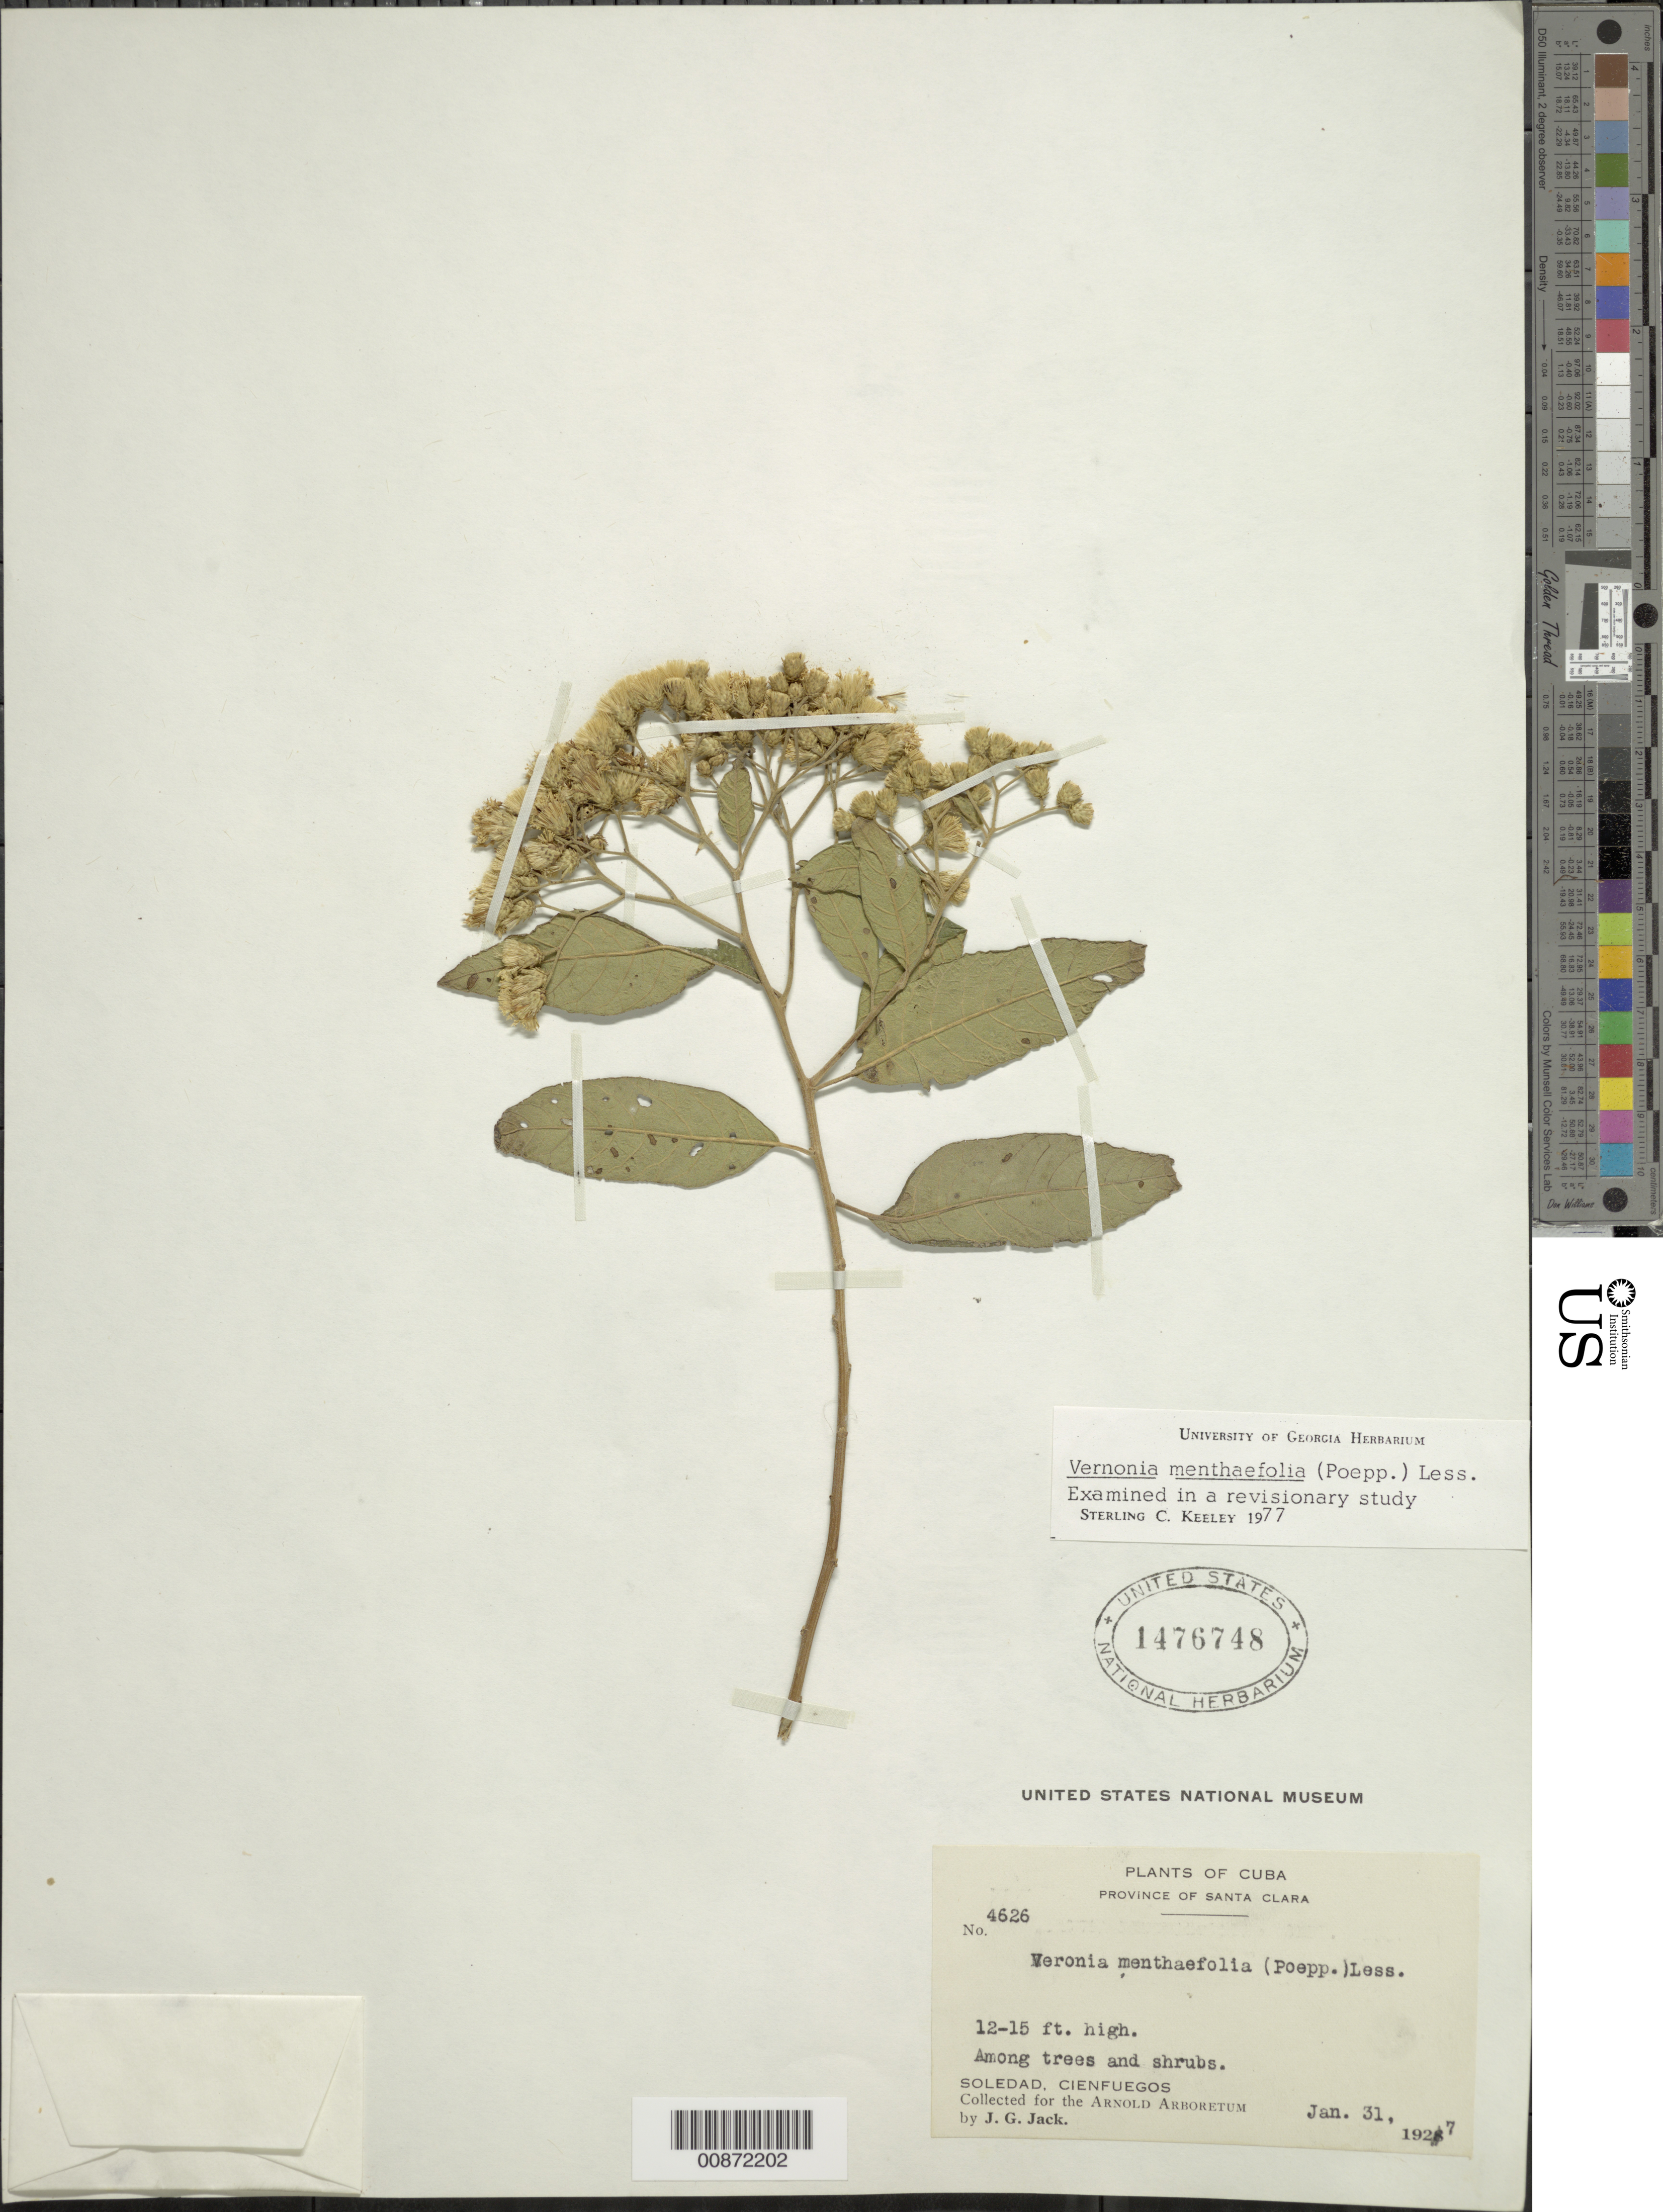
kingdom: Plantae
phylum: Tracheophyta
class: Magnoliopsida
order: Asterales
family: Asteraceae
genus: Vernonanthura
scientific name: Vernonanthura menthifolia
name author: (Poepp. ex Spreng.) H. Rob.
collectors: J. G. Jack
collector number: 4626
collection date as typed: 31 Jan 1927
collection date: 1927-01-31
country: Cuba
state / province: Las Villas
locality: Soledad, Cienfuegos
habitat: Among trees and shrubs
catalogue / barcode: US 1476748